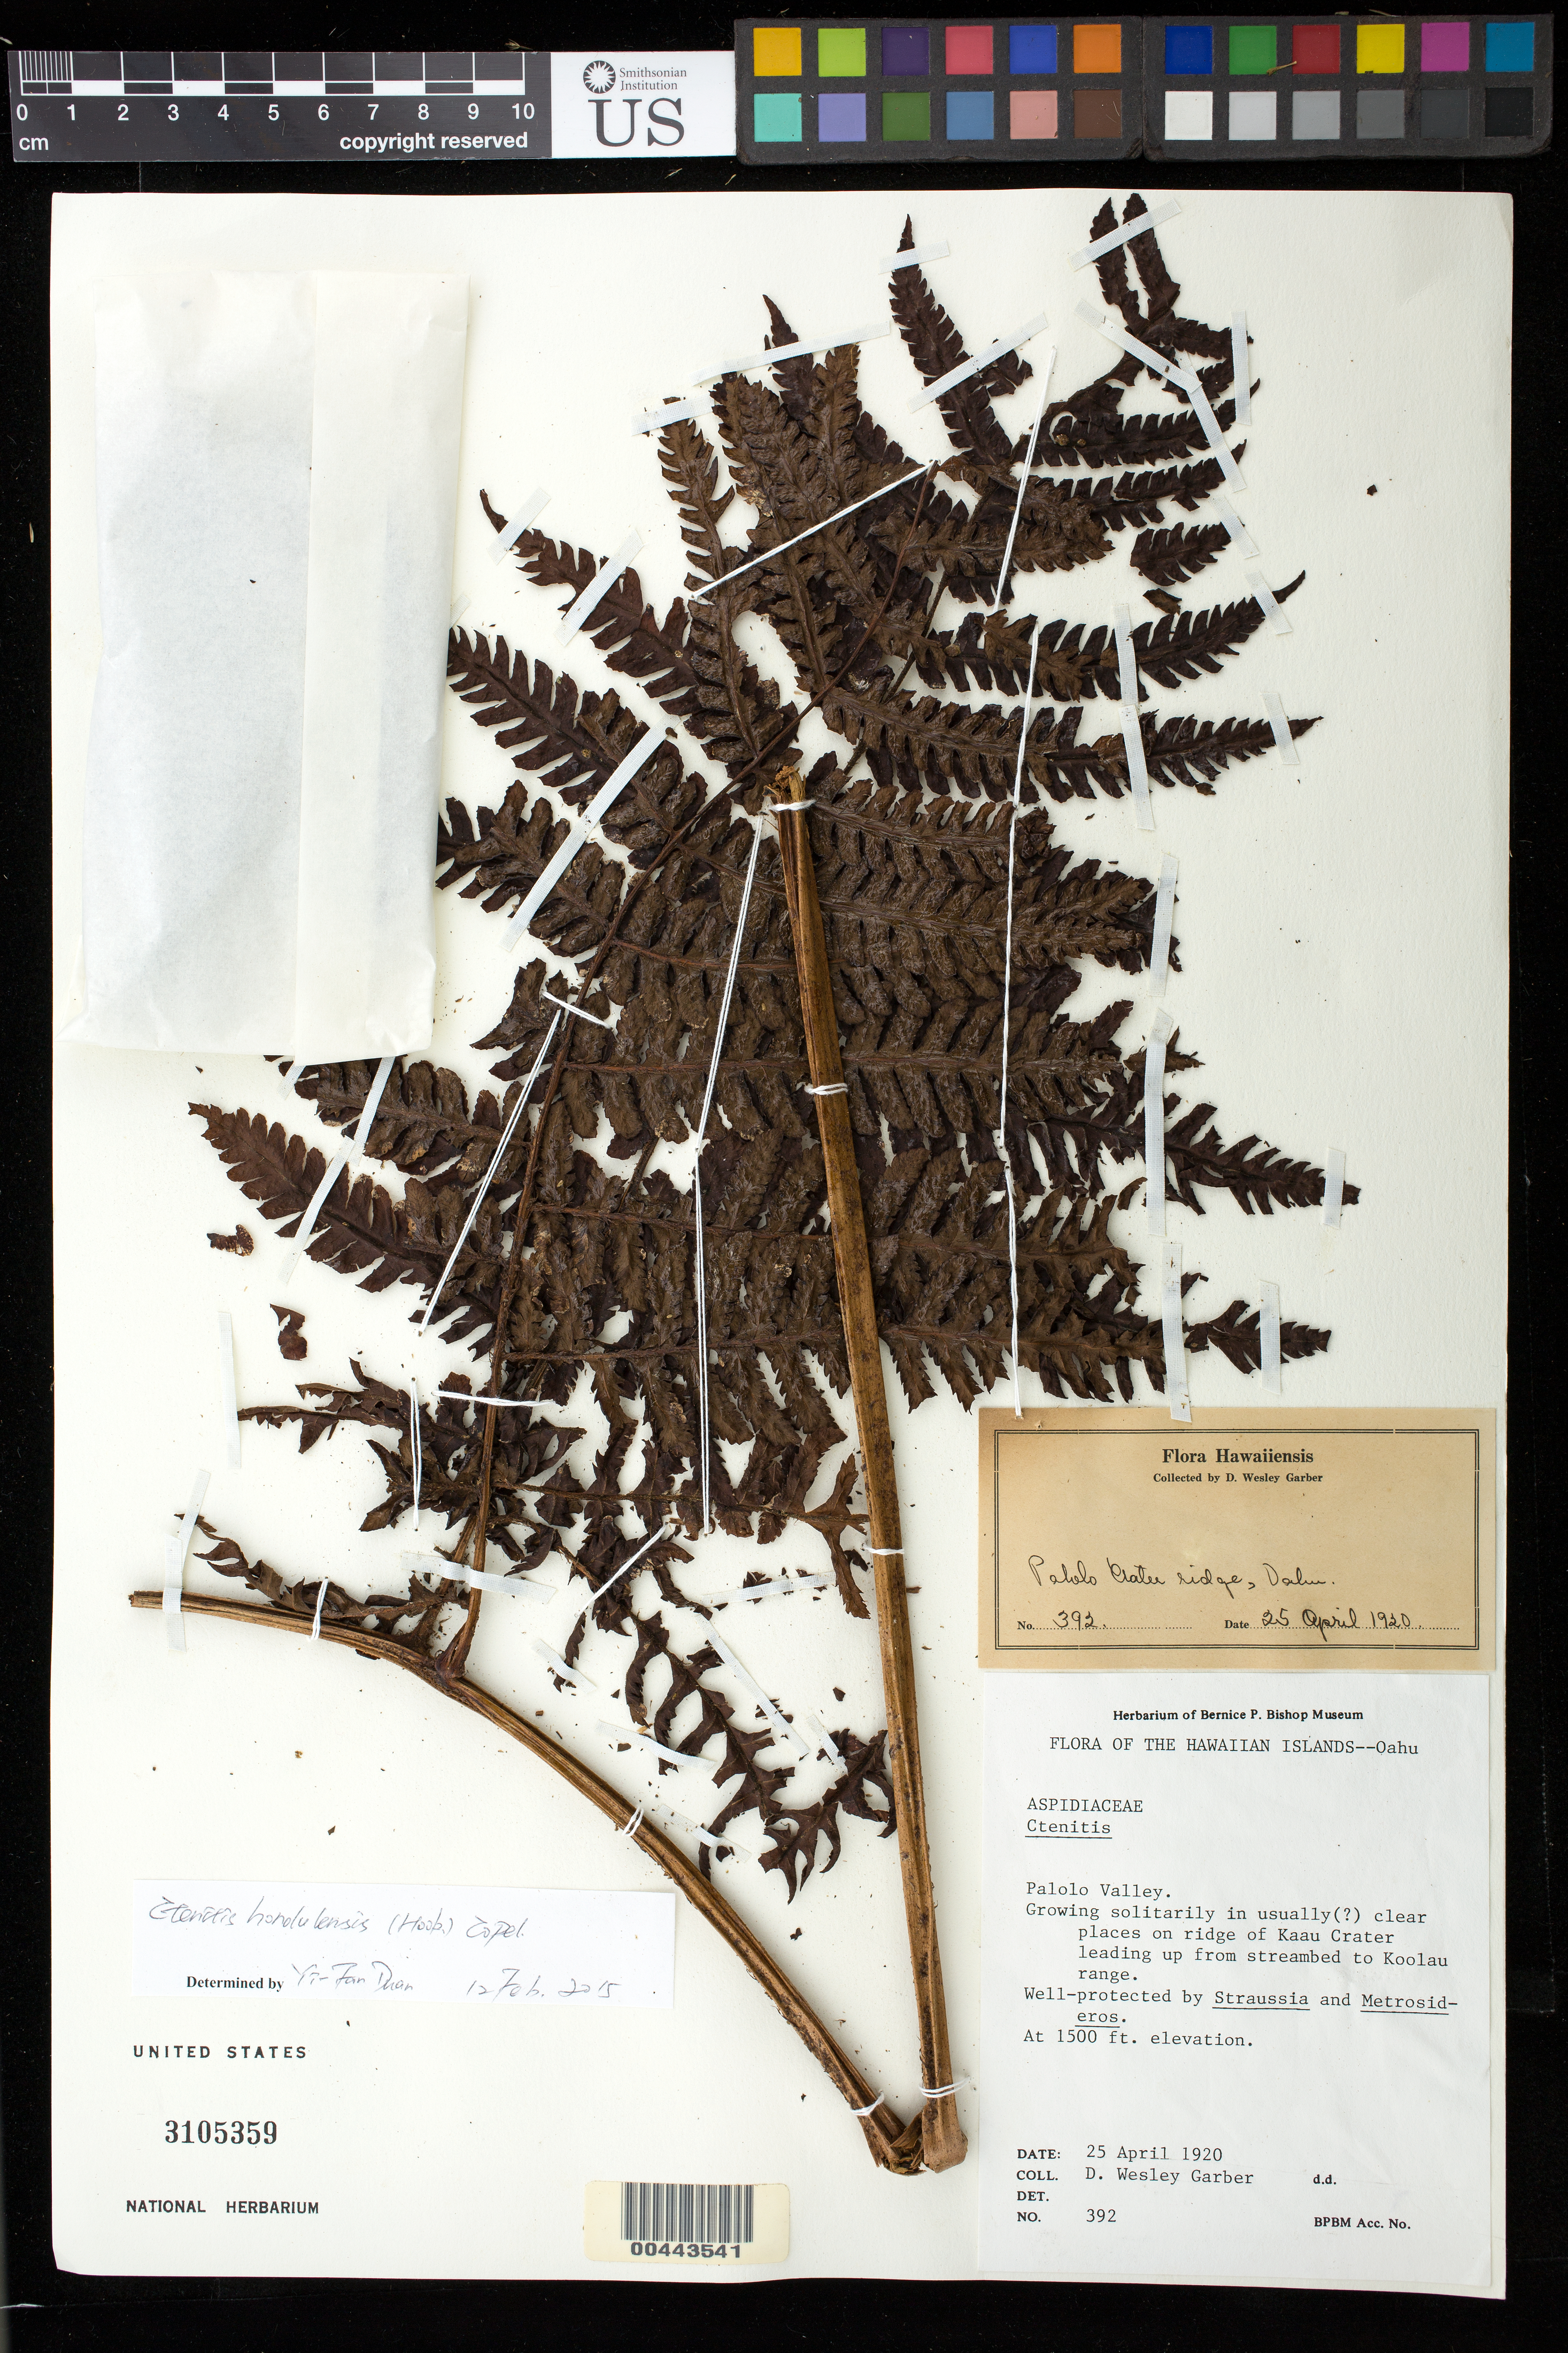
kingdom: Plantae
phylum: Tracheophyta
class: Polypodiopsida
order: Polypodiales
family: Dryopteridaceae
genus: Ctenitis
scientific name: Ctenitis honoluluensis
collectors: D. W. Garber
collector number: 392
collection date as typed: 25 Apr 1920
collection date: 1920-04-25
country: United States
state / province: Hawaii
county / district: Honolulu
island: Oahu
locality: Palolo Valley. Growing in clear places on ridge of Kaau Crater leading up from streambed to Koolau Range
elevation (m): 457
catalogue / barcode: US 3105359